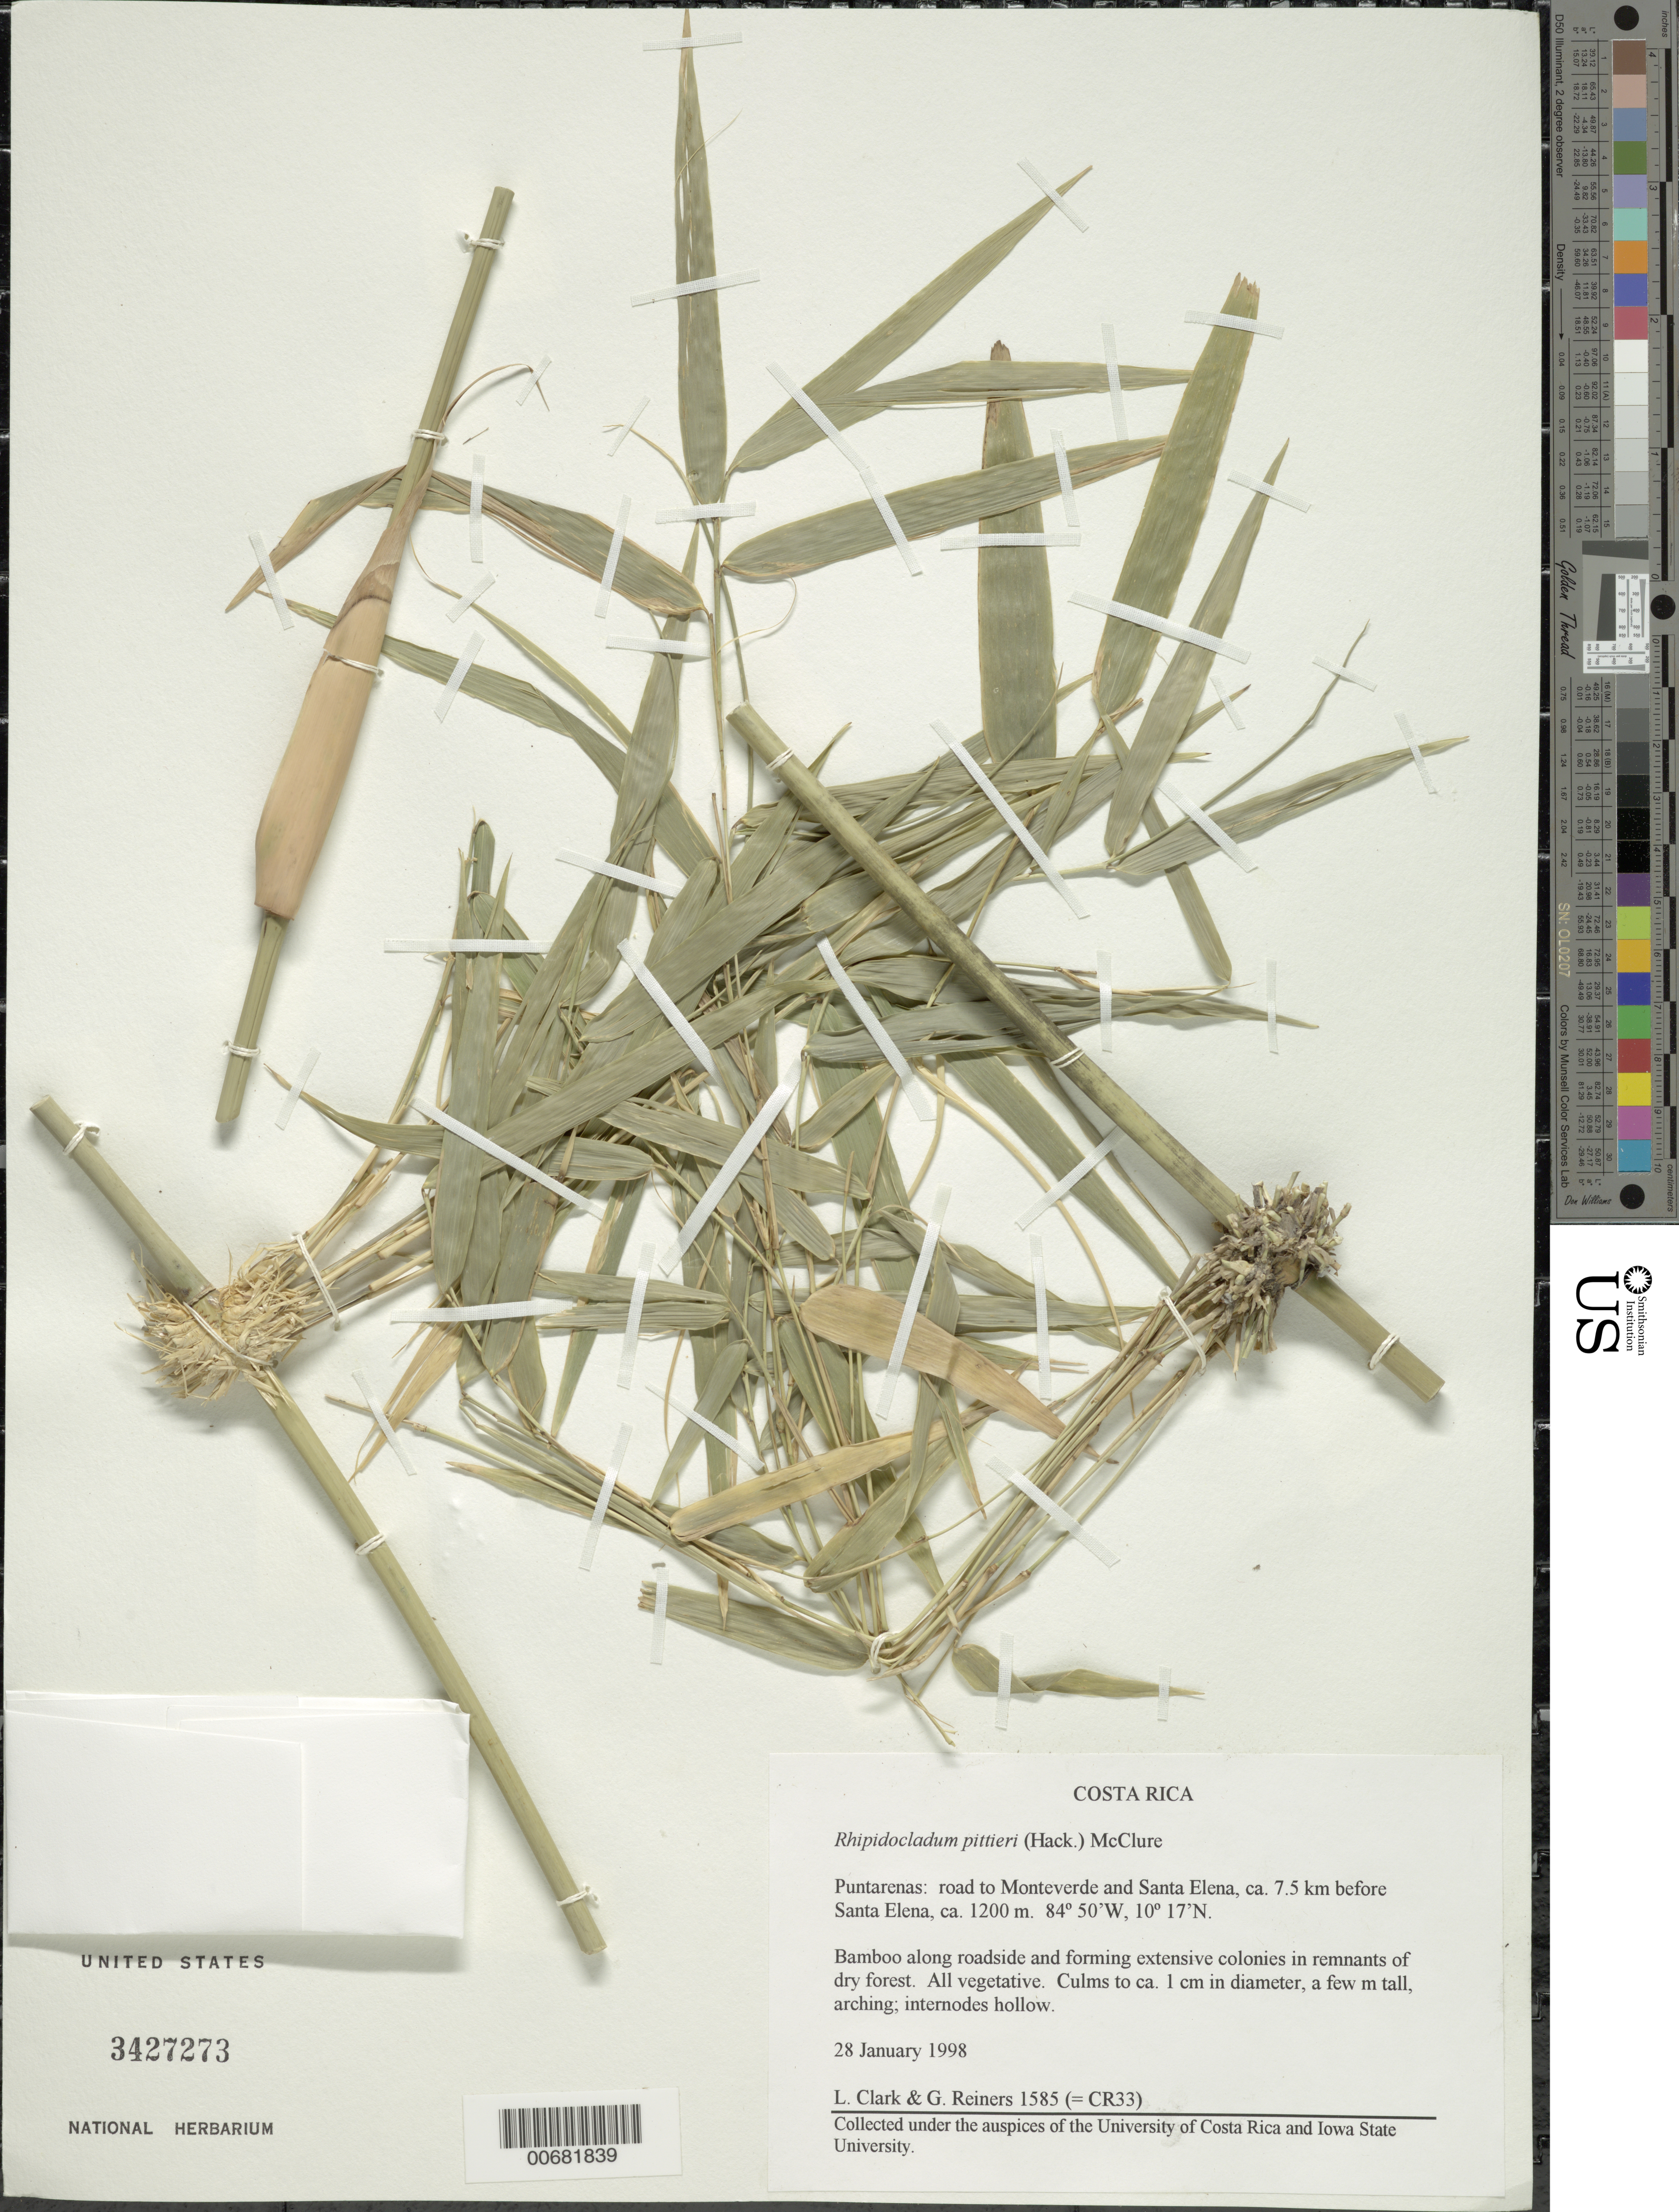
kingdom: Plantae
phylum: Tracheophyta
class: Liliopsida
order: Poales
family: Poaceae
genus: Rhipidocladum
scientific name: Rhipidocladum pittieri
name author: (J. Hack.) McClure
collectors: L. G. Clark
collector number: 1585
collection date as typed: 28 Jan 1998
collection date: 1998-01-28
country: Costa Rica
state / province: Puntarenas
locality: Road to Monteverde and Santa Elena, before Santa Elena.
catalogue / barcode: US 3427273